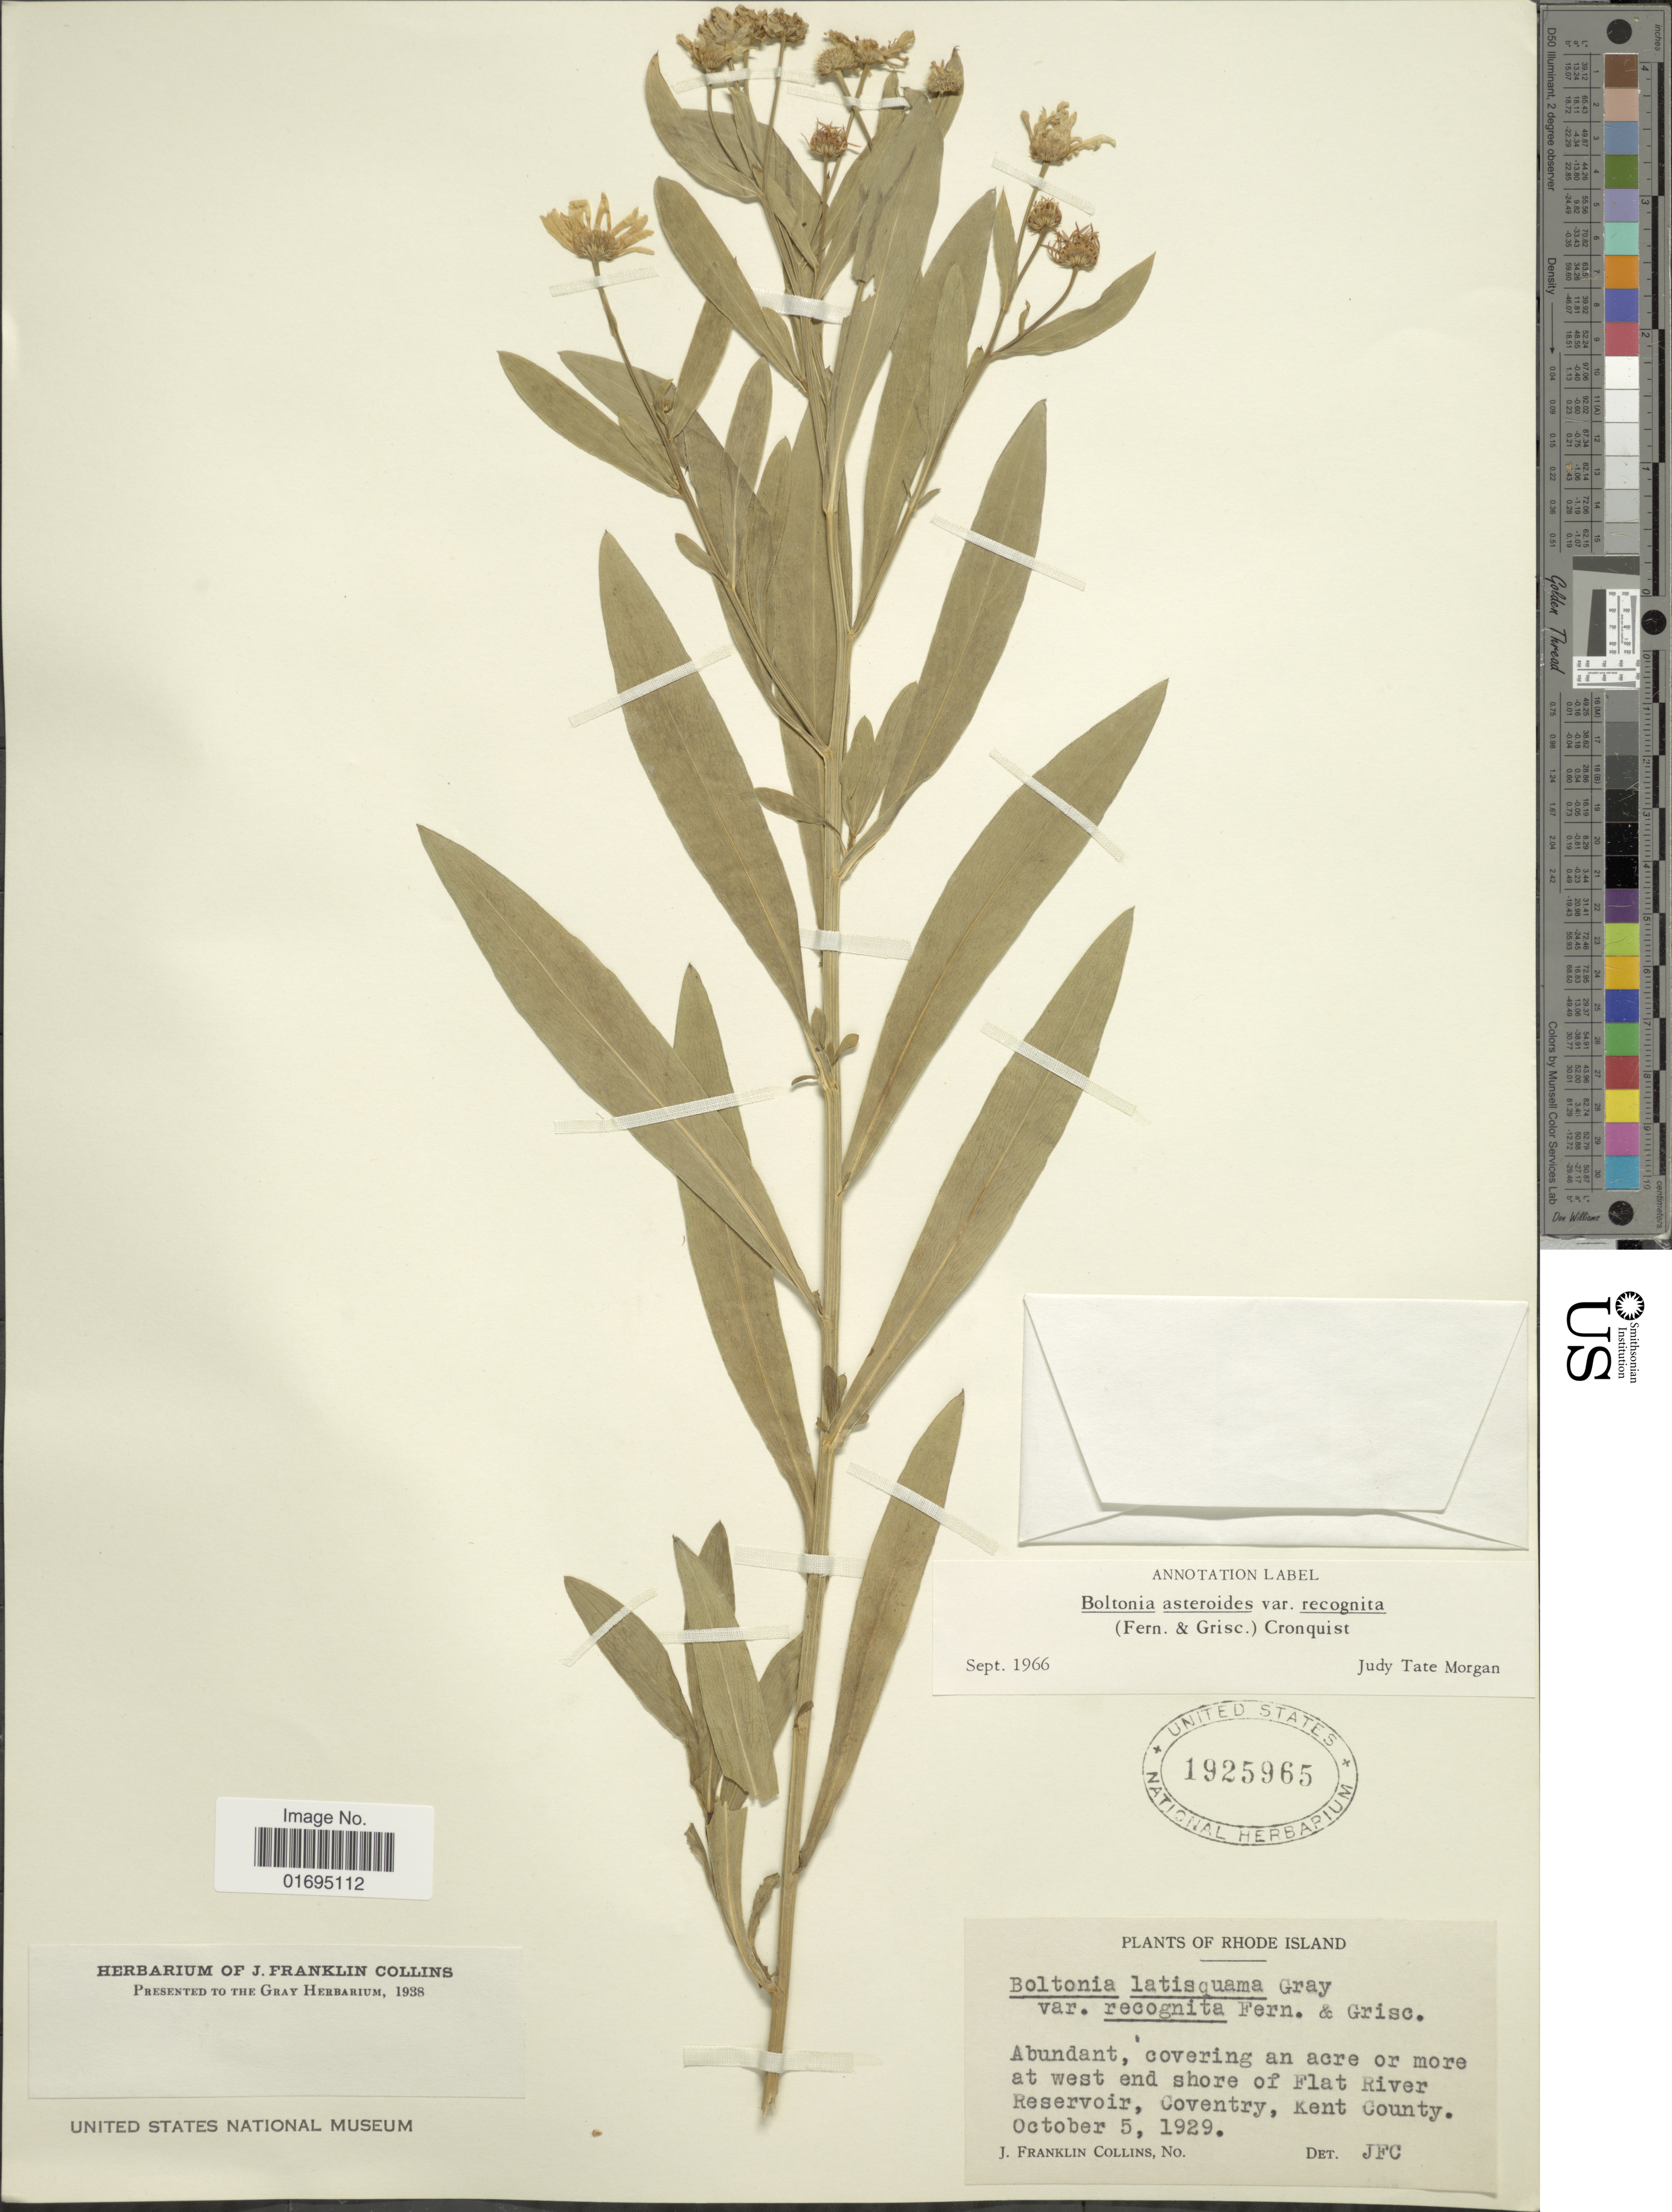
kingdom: Plantae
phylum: Tracheophyta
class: Magnoliopsida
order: Asterales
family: Asteraceae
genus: Boltonia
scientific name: Boltonia asteroides var. recognita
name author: (Fernald & Griscom) Cronq.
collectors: J. Collins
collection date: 1929-10-05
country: United States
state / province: Rhode Island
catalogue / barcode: US 1925965